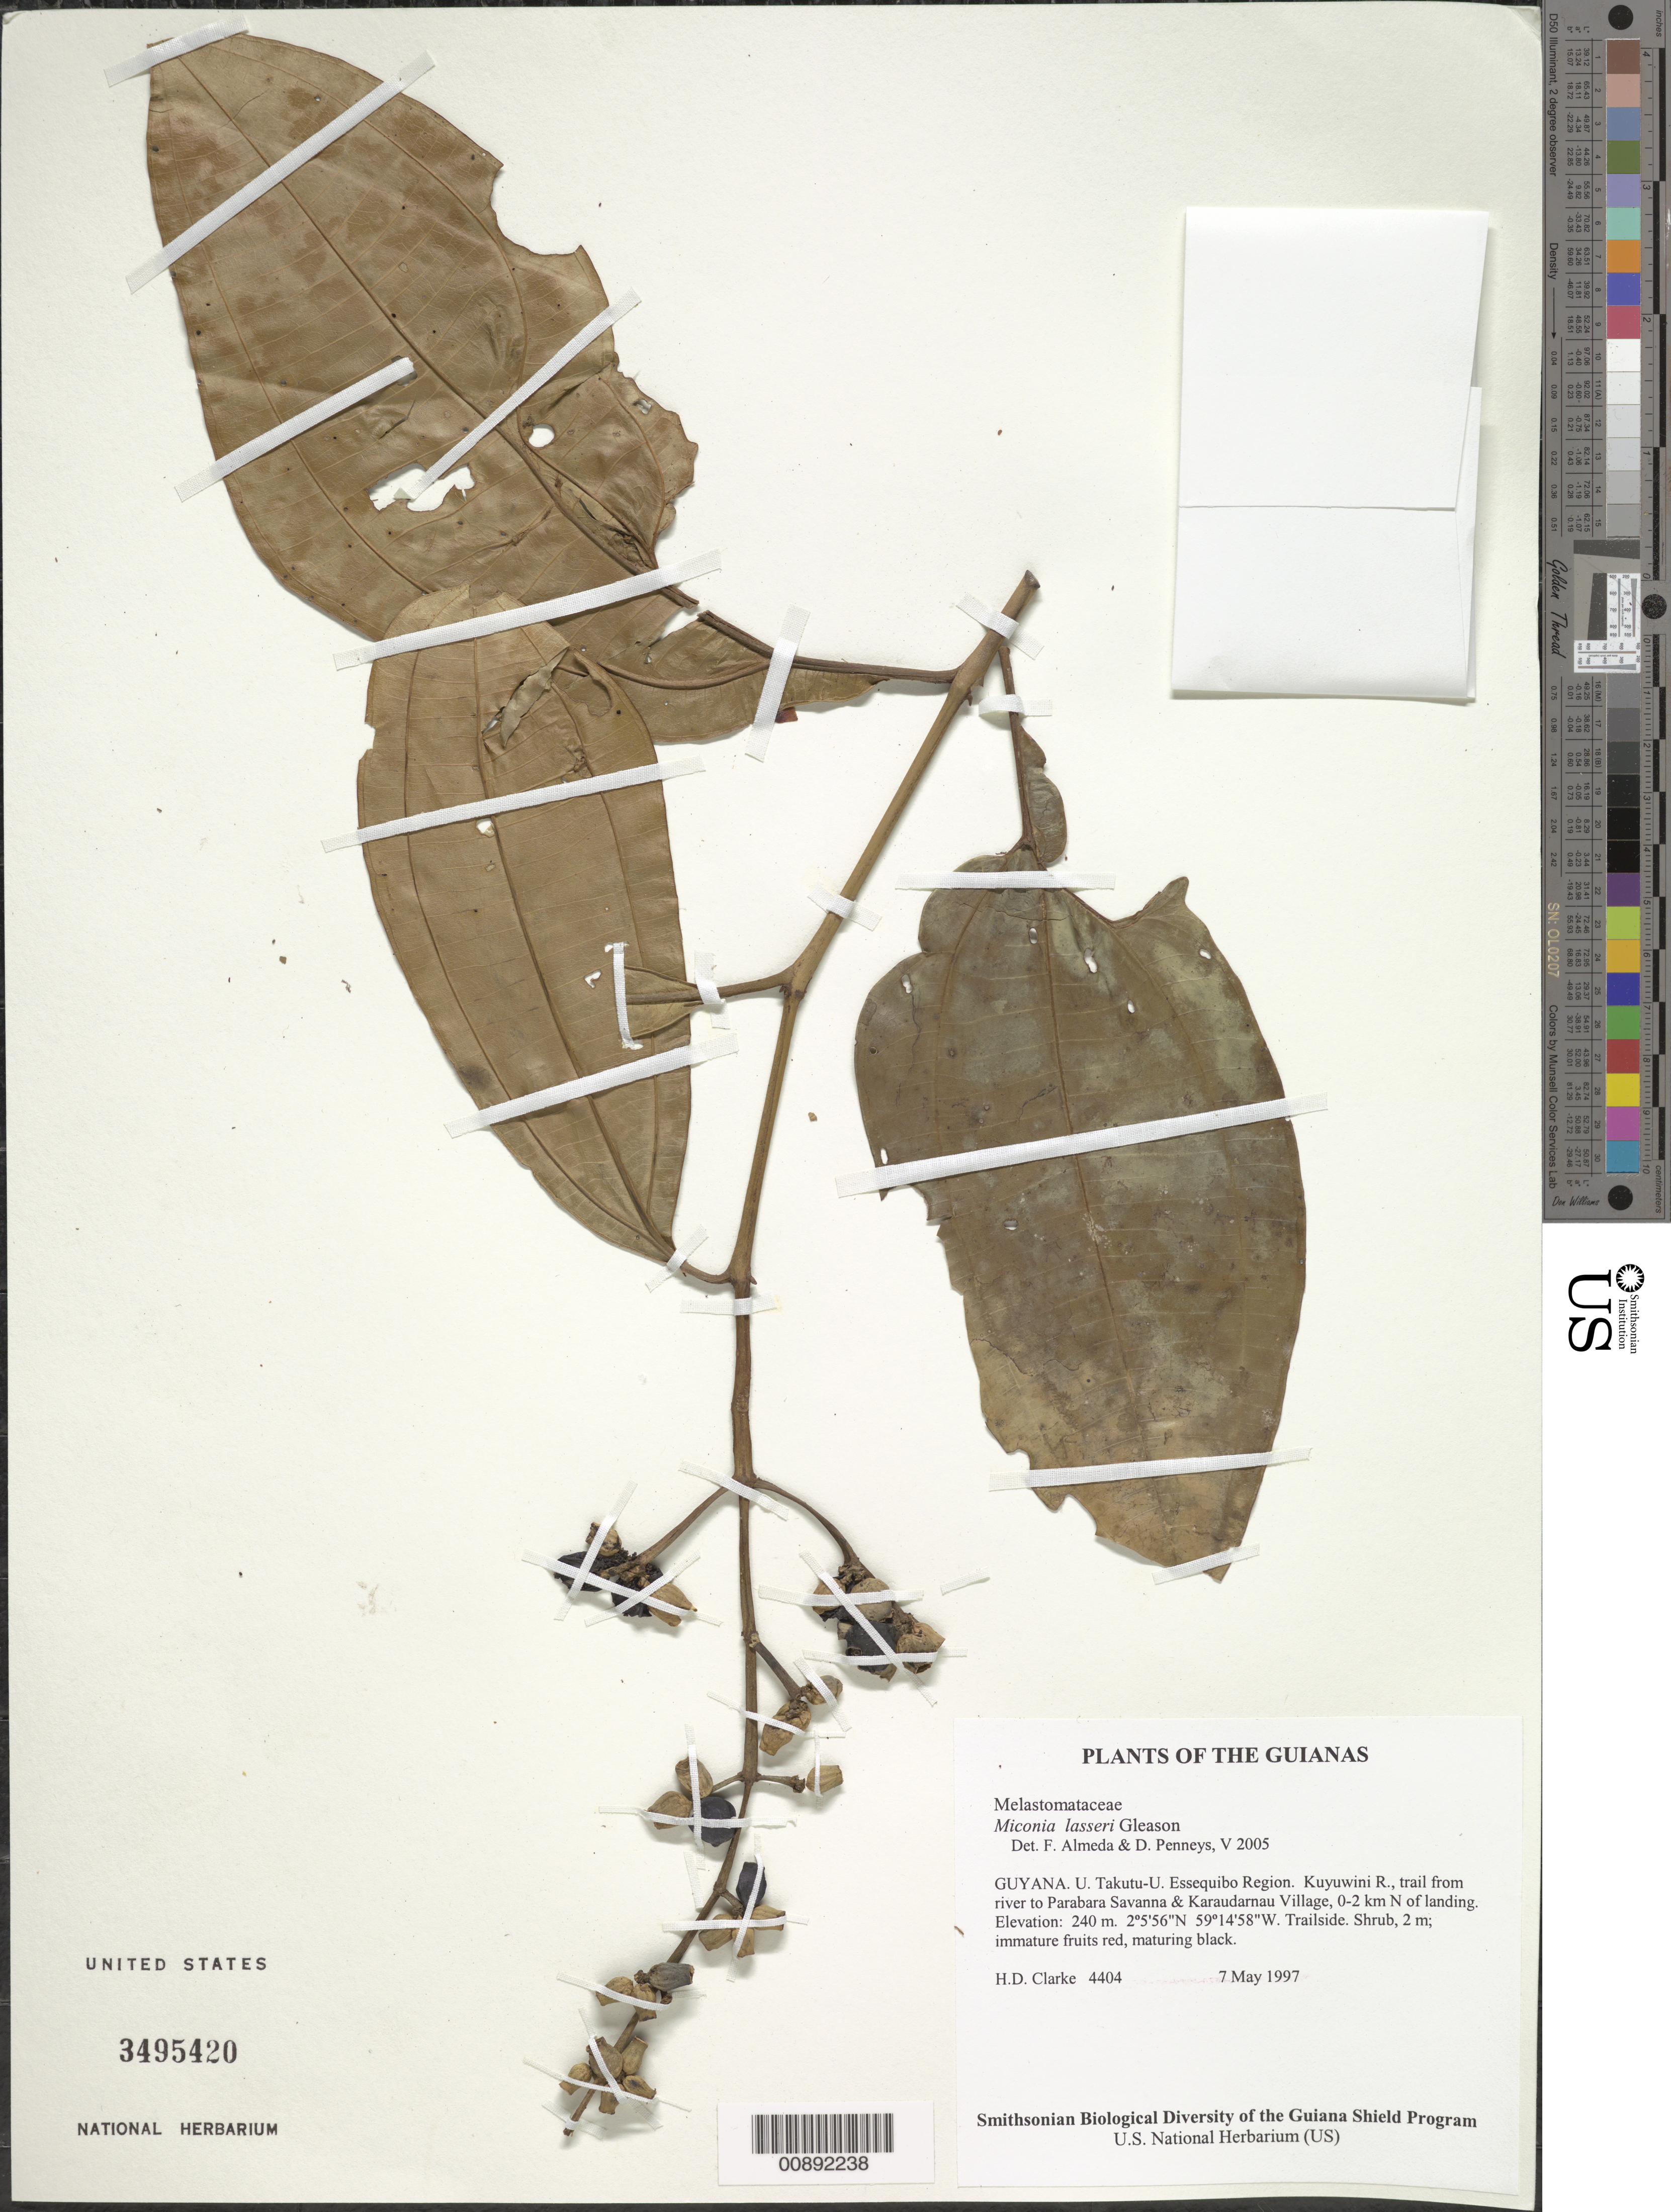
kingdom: Plantae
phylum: Tracheophyta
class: Magnoliopsida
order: Myrtales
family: Melastomataceae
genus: Miconia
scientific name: Miconia lasseri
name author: Gleason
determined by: Almeda, F.; Penneys, D. S.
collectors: H. D. Clarke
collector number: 4404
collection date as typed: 7 May 1997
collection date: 1997-05-07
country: Guyana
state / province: U. Takutu-U. Essequibo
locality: Kuyuwini R., trail from river to Parabara Savanna & Karaudarnau Village, 0-2 km N of landing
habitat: Trailside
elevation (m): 240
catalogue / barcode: US 3495420